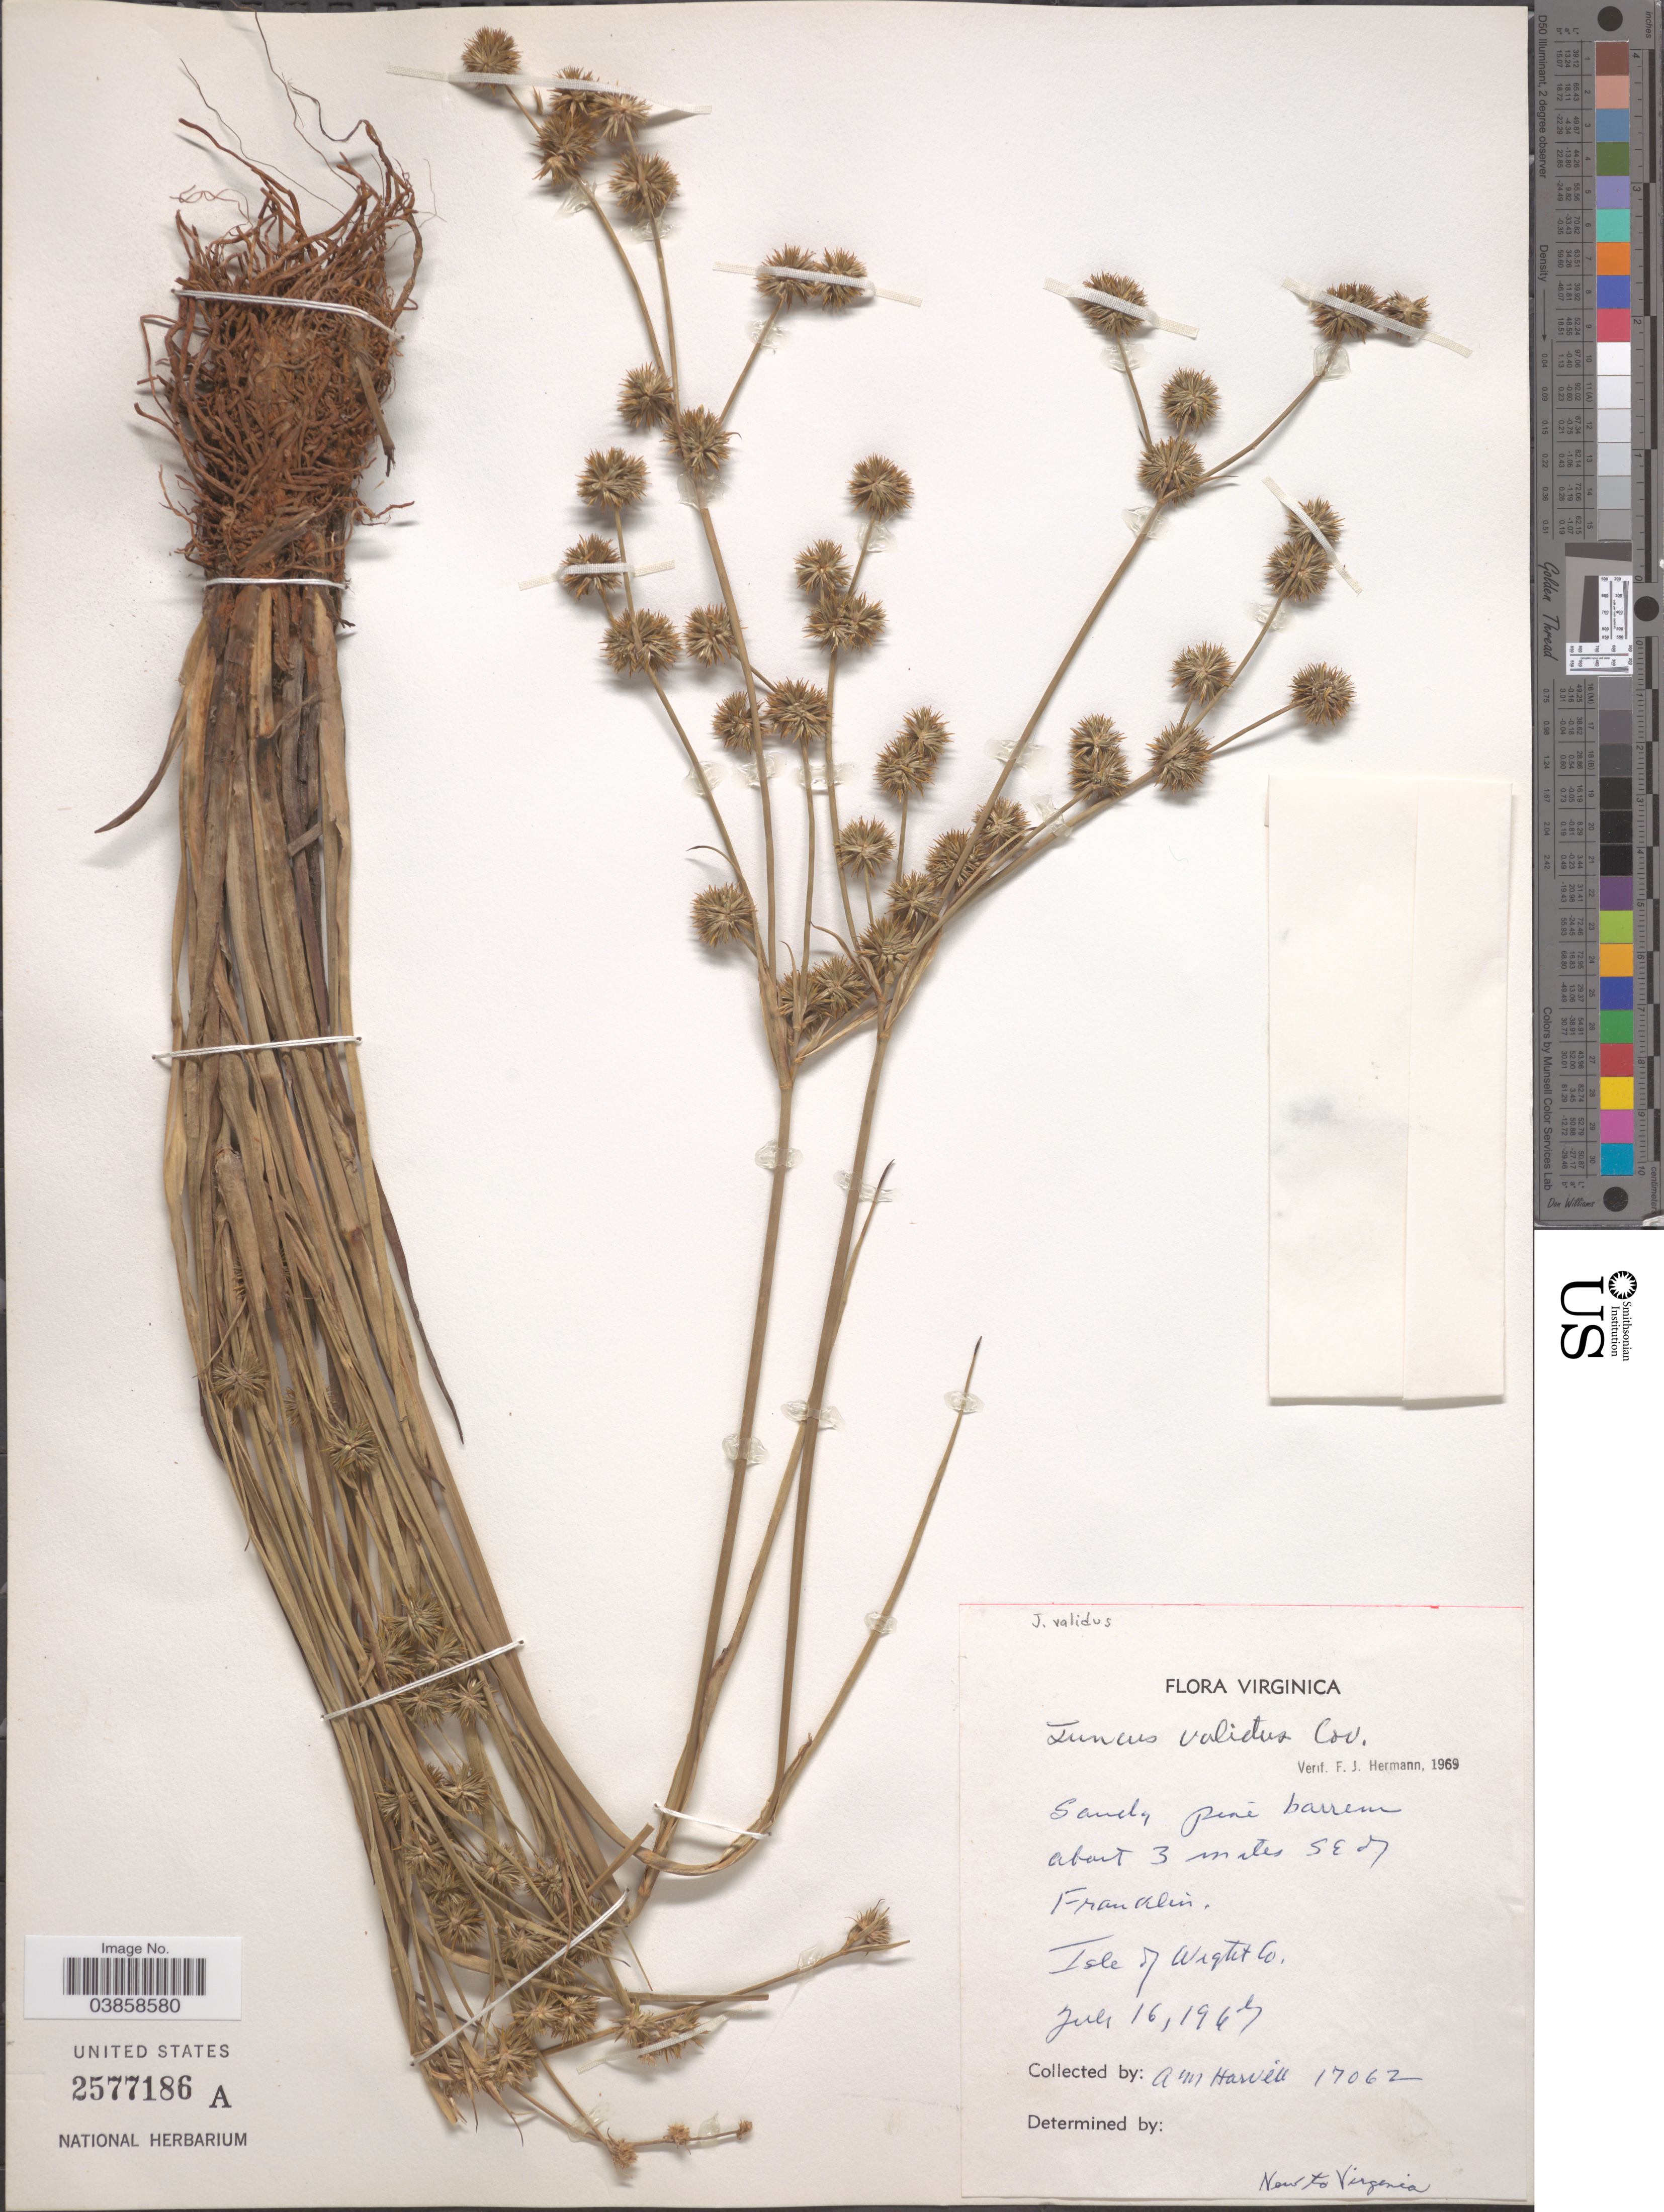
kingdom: Plantae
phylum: Tracheophyta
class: Liliopsida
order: Poales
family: Juncaceae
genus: Juncus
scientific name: Juncus validus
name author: Coville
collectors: A. Harvill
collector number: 17062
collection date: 1967-07-16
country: United States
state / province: Virginia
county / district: Isle of Wight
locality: Sandy pine barren about 3 miles SE of Franklin. Isle of Wight Co.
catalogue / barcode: US 2577186A